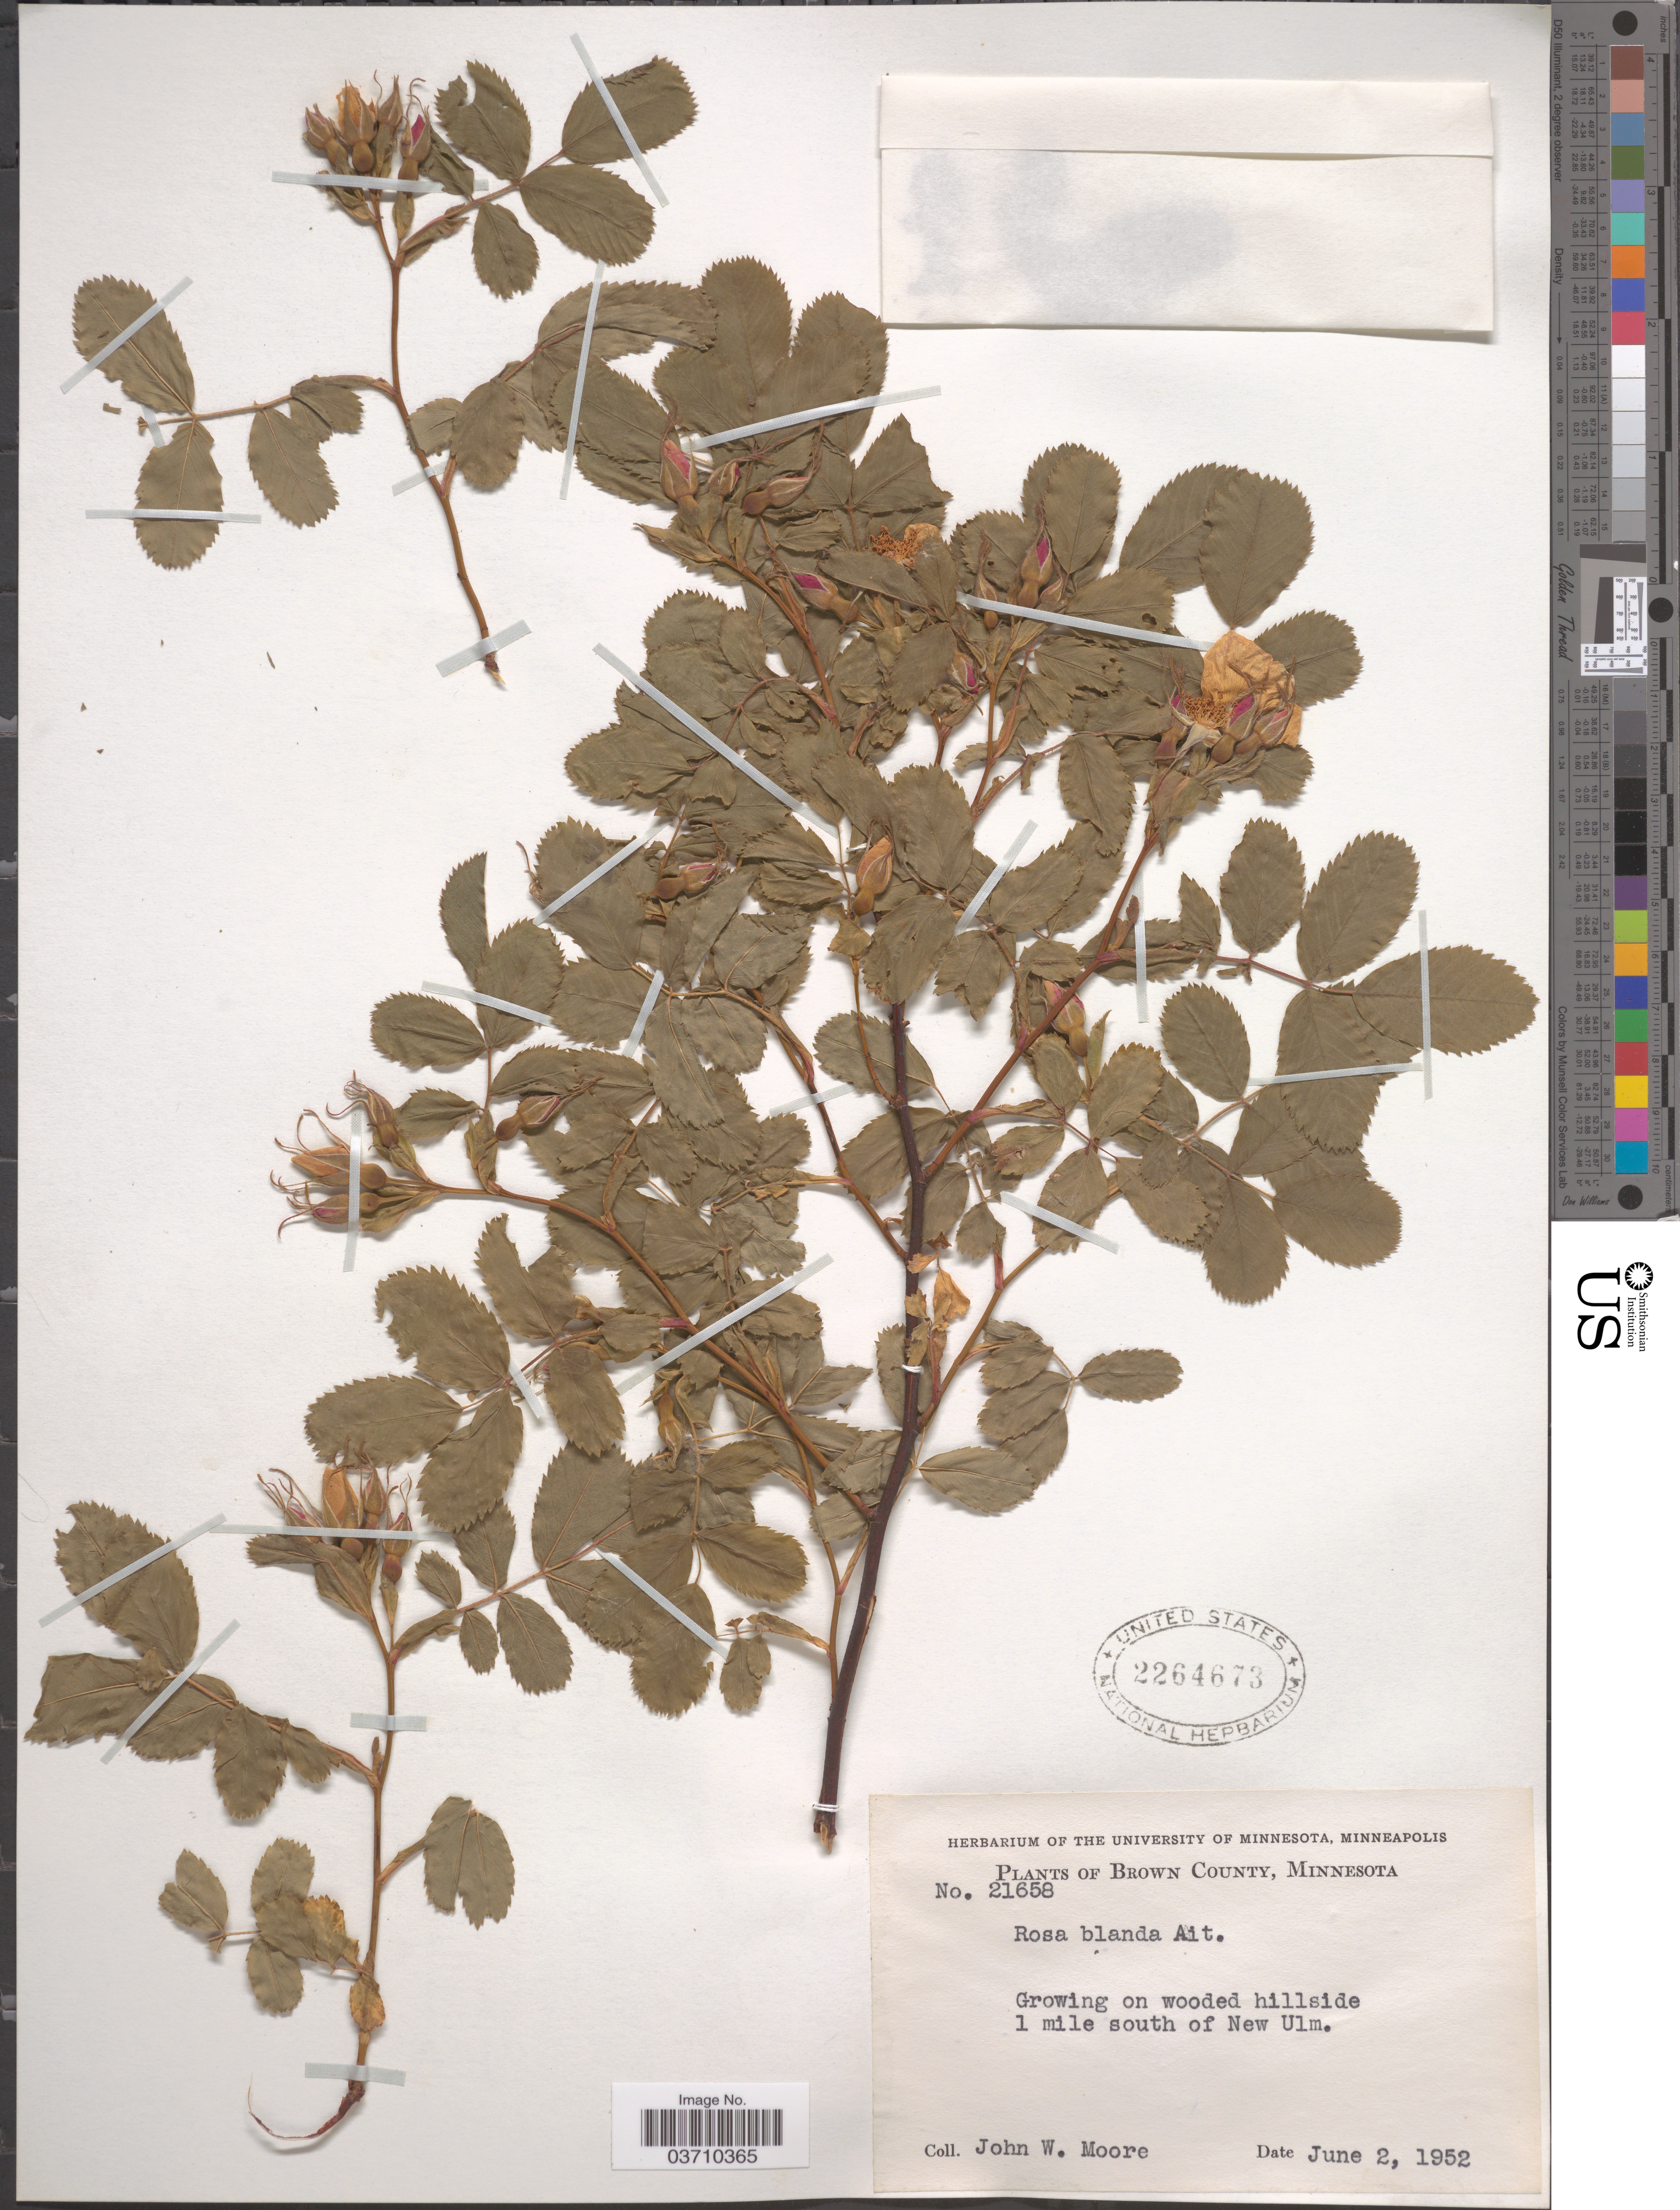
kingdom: Plantae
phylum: Tracheophyta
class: Magnoliopsida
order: Rosales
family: Rosaceae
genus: Rosa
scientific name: Rosa blanda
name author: Aiton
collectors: J. Moore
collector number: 21658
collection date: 1952-06-02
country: United States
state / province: Minnesota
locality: Brown County. 1 mile south of New Ulm.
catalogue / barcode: US 2264673